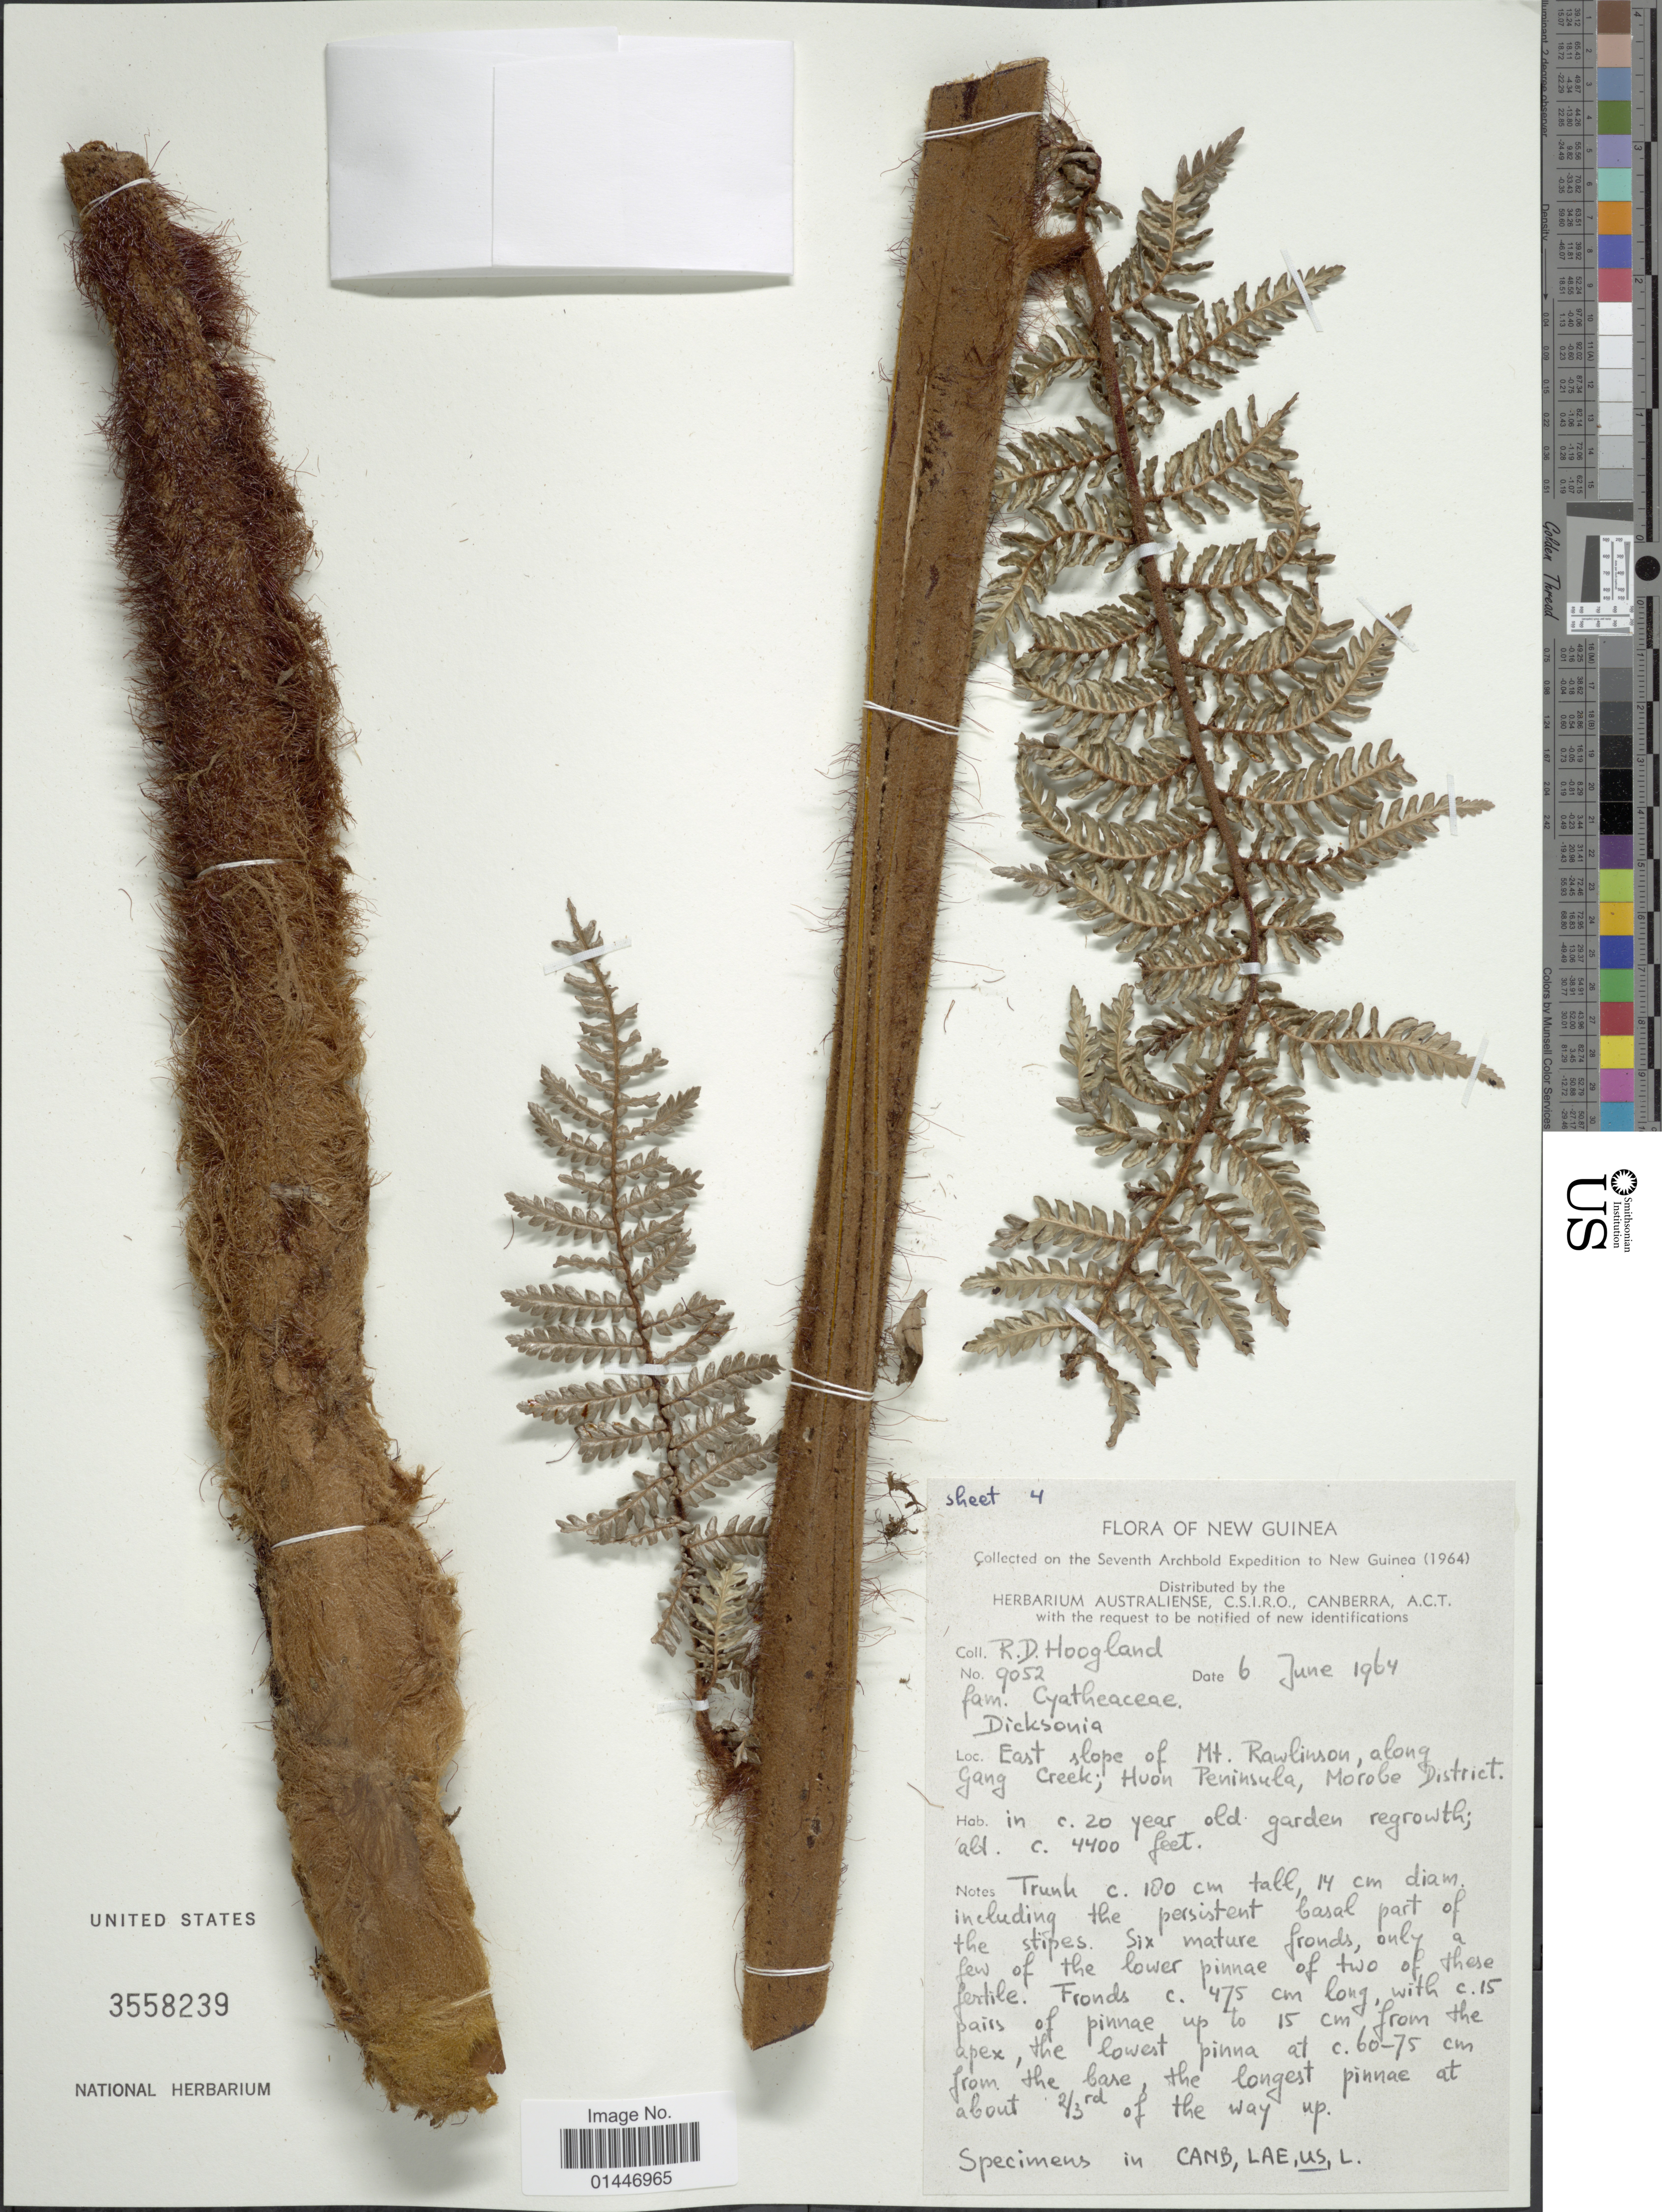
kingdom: Plantae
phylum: Tracheophyta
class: Polypodiopsida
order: Cyatheales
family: Dicksoniaceae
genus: Dicksonia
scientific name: Dicksonia sp.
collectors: R. D. Hoogland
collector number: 9052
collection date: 1964-06-06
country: Papua New Guinea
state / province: Morobe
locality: New Guinea, east slope of Mt. Rawlinson, along Gang Creek ; Huon Peninsula, Morobe District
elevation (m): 1341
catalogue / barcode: US 3558239